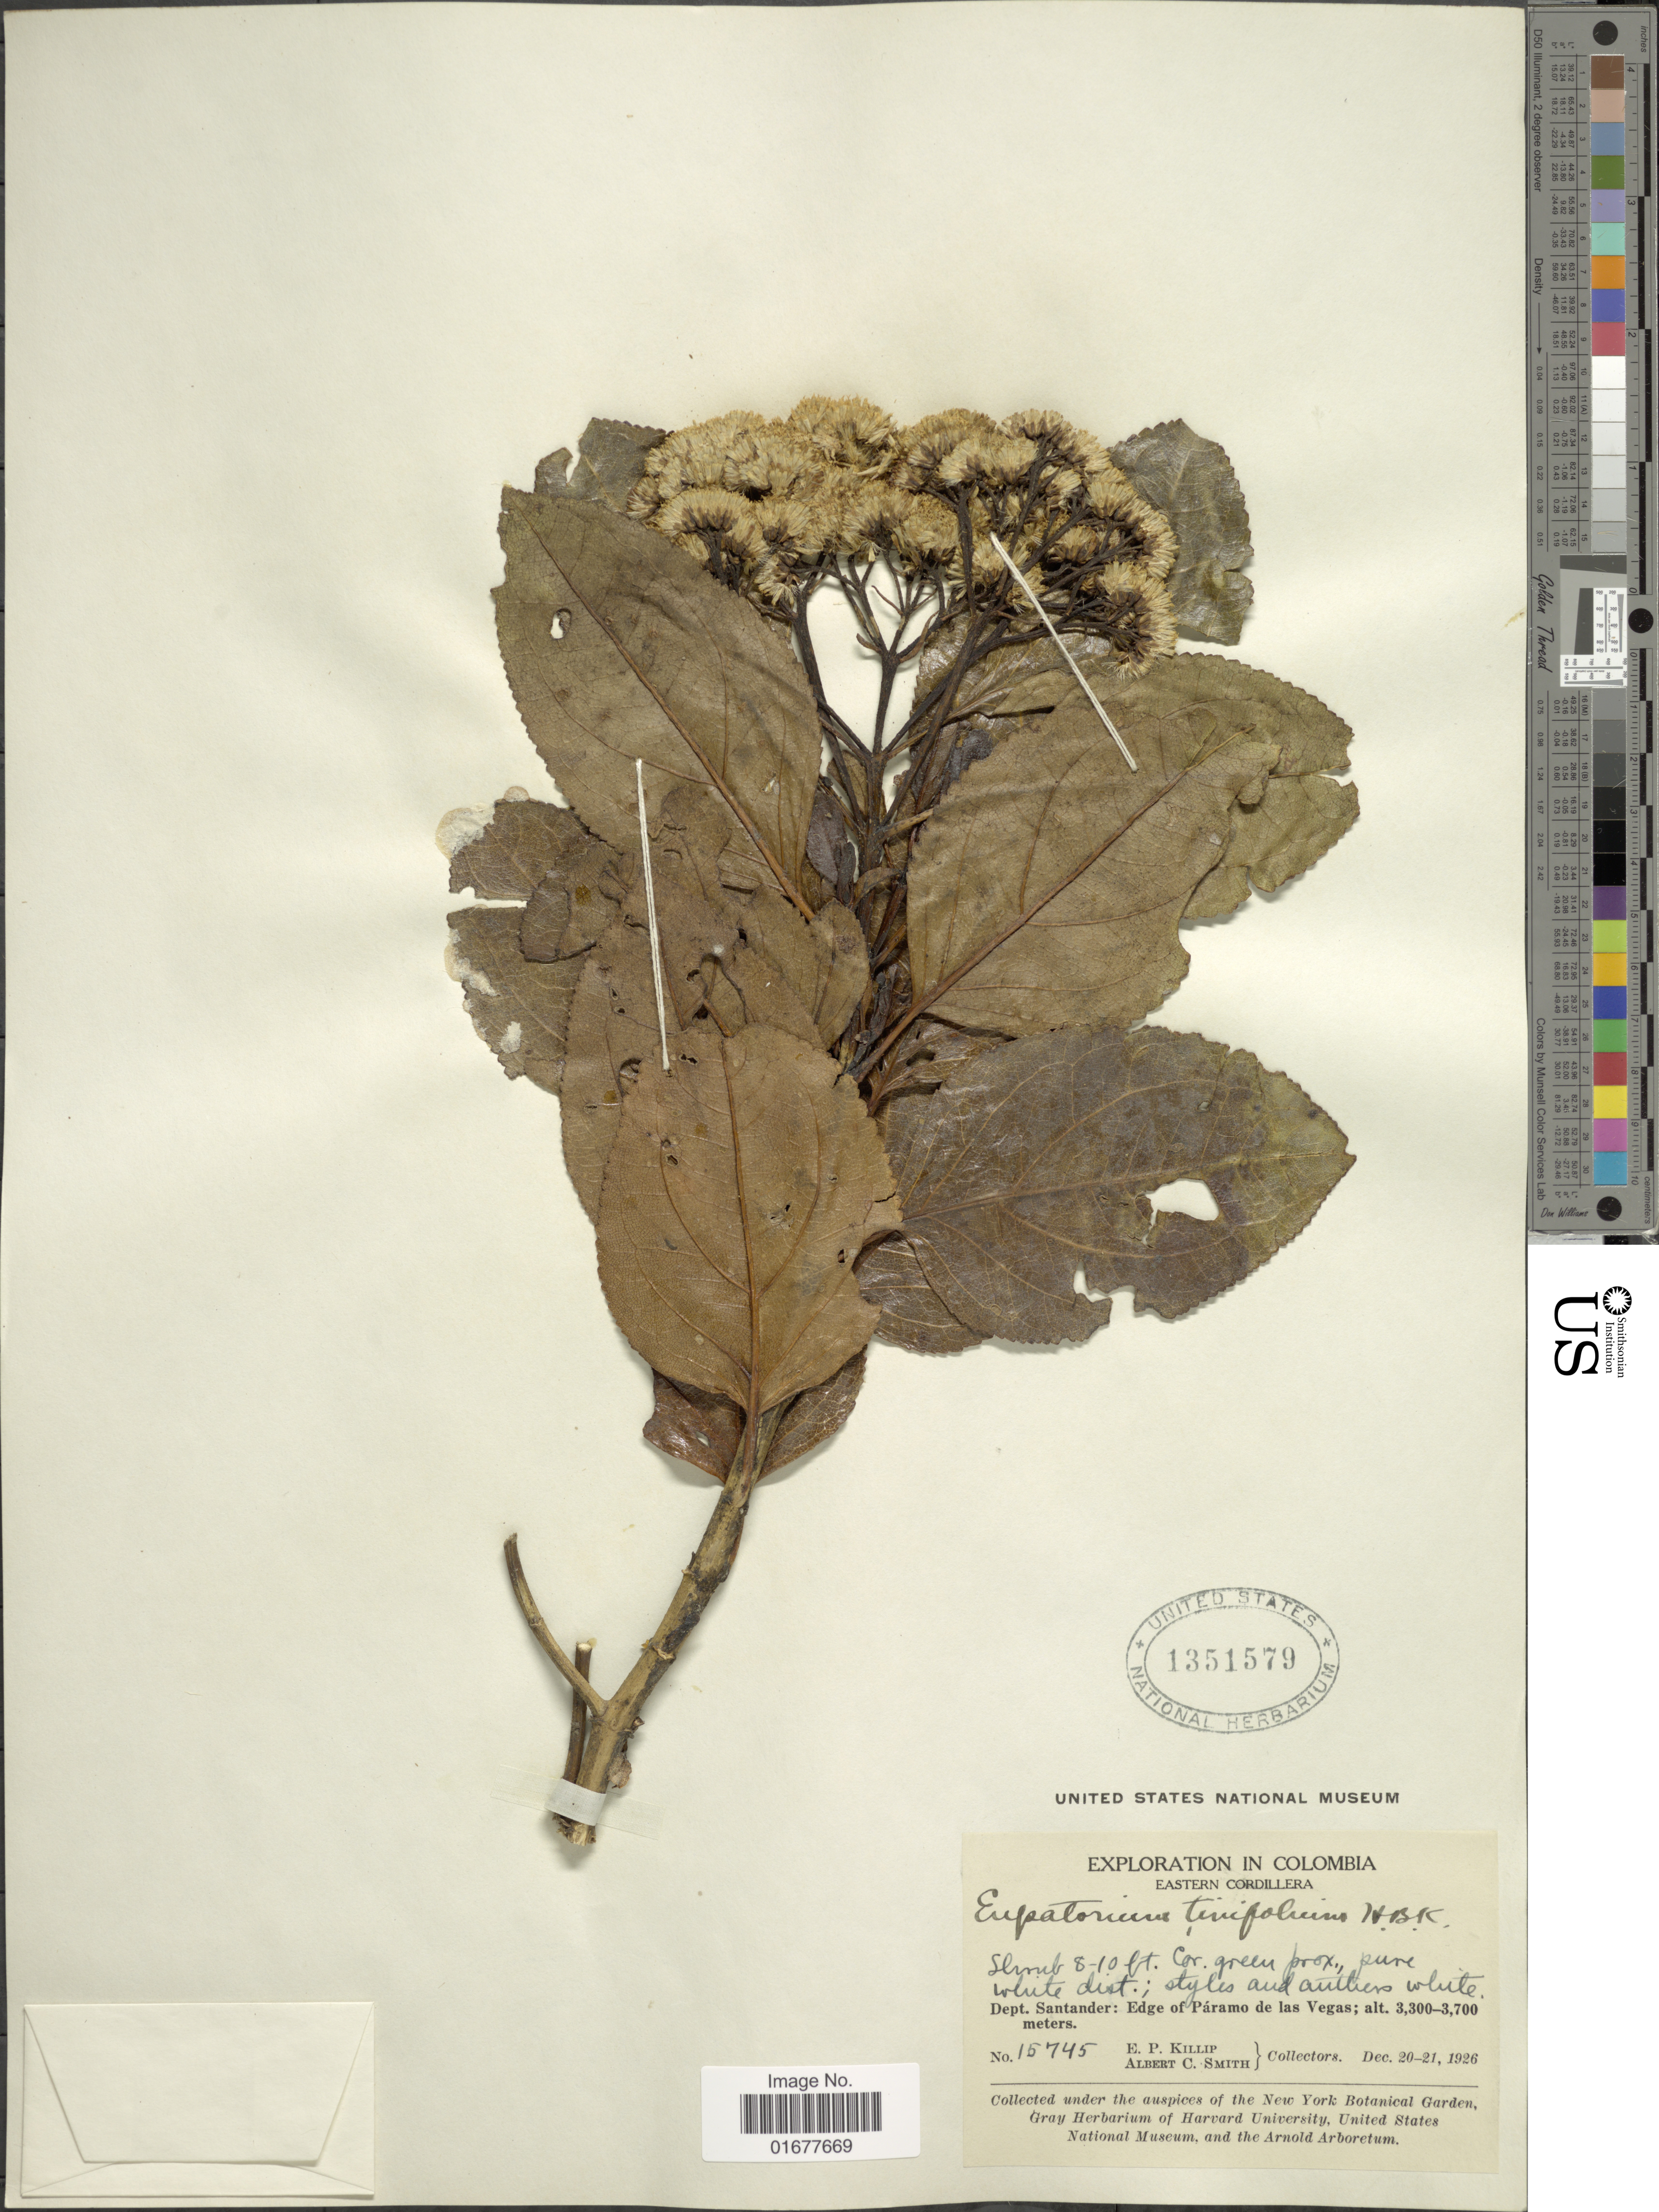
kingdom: Plantae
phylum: Tracheophyta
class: Magnoliopsida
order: Asterales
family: Asteraceae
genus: Ageratina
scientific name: Ageratina tinifolia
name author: (Kunth) R.M. King & H. Rob.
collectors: E. P. Killip & A. C. Smith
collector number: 15745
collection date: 1926-12-20/1926-12-21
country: Colombia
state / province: Santander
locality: Eastern Cordillera, Edge of Paramo de las Vegas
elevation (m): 3300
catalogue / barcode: US 1351579